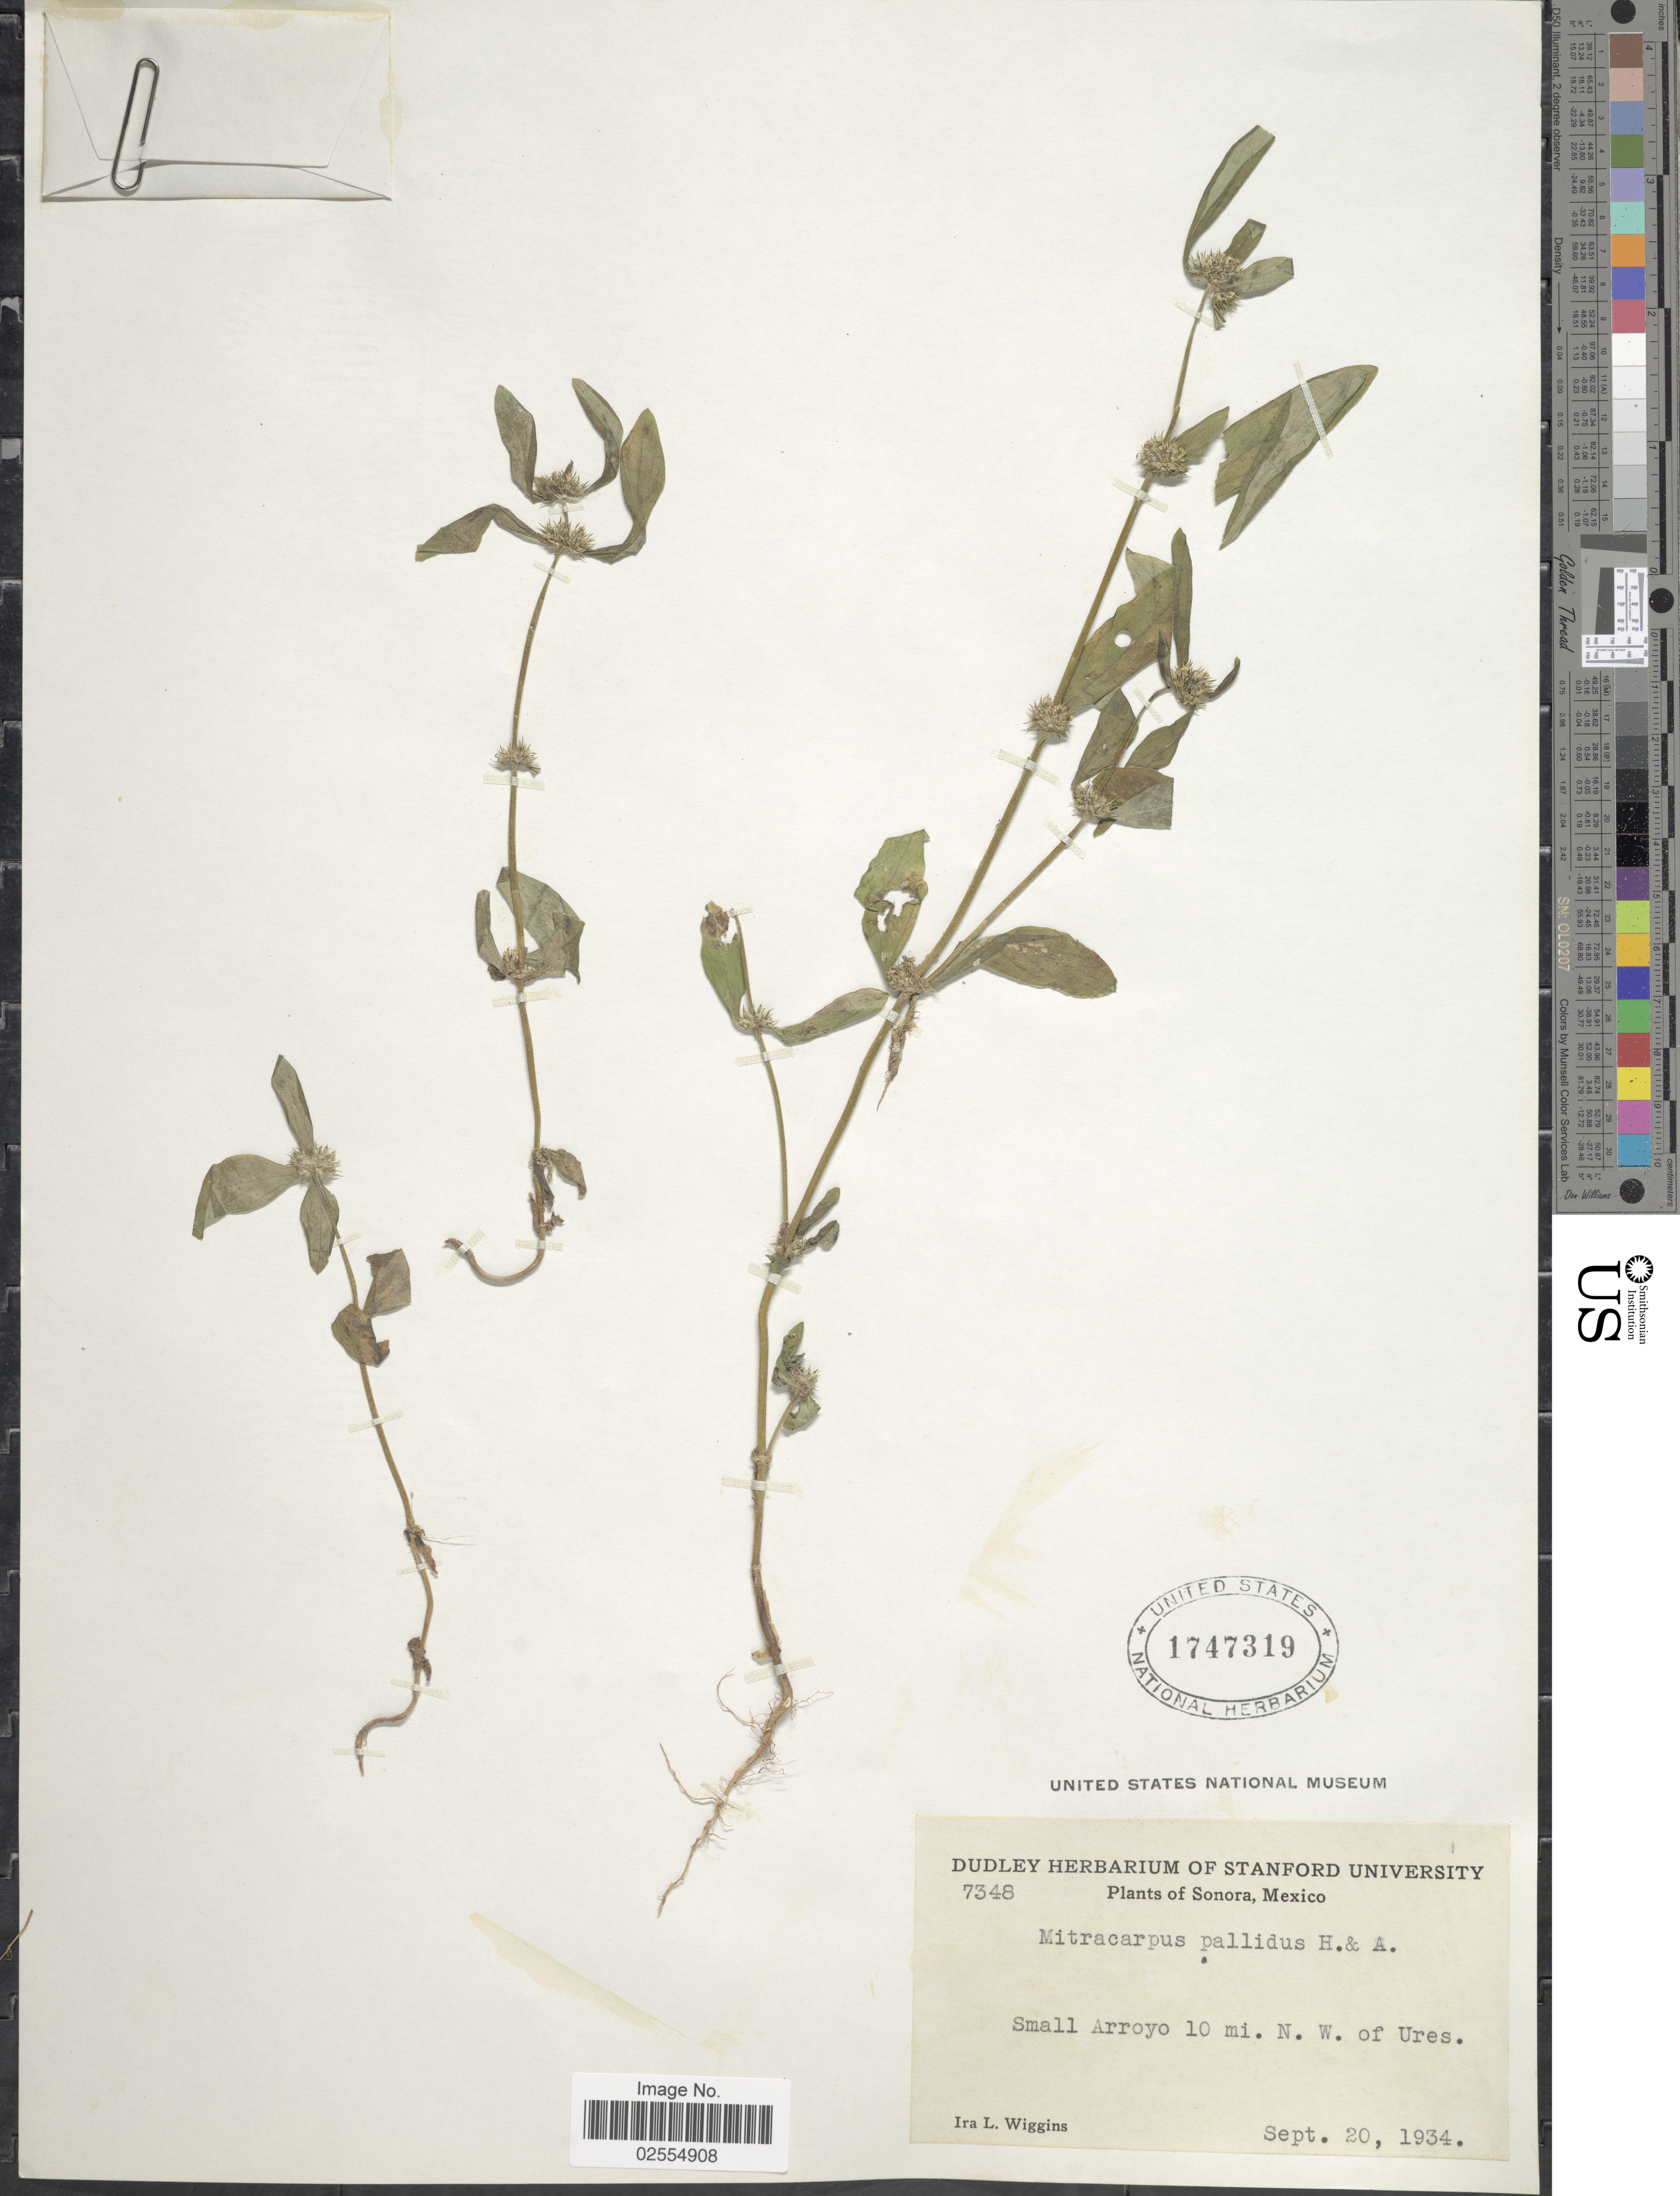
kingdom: Plantae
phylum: Tracheophyta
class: Magnoliopsida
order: Gentianales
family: Rubiaceae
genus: Mitracarpus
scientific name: Mitracarpus pallidus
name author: Hook. & Arn.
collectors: I. L. Wiggins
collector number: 7348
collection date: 1934-09-20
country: Mexico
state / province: Sonora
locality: Small Arroyo 10 mi. N. W. of Ures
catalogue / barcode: US 1747319